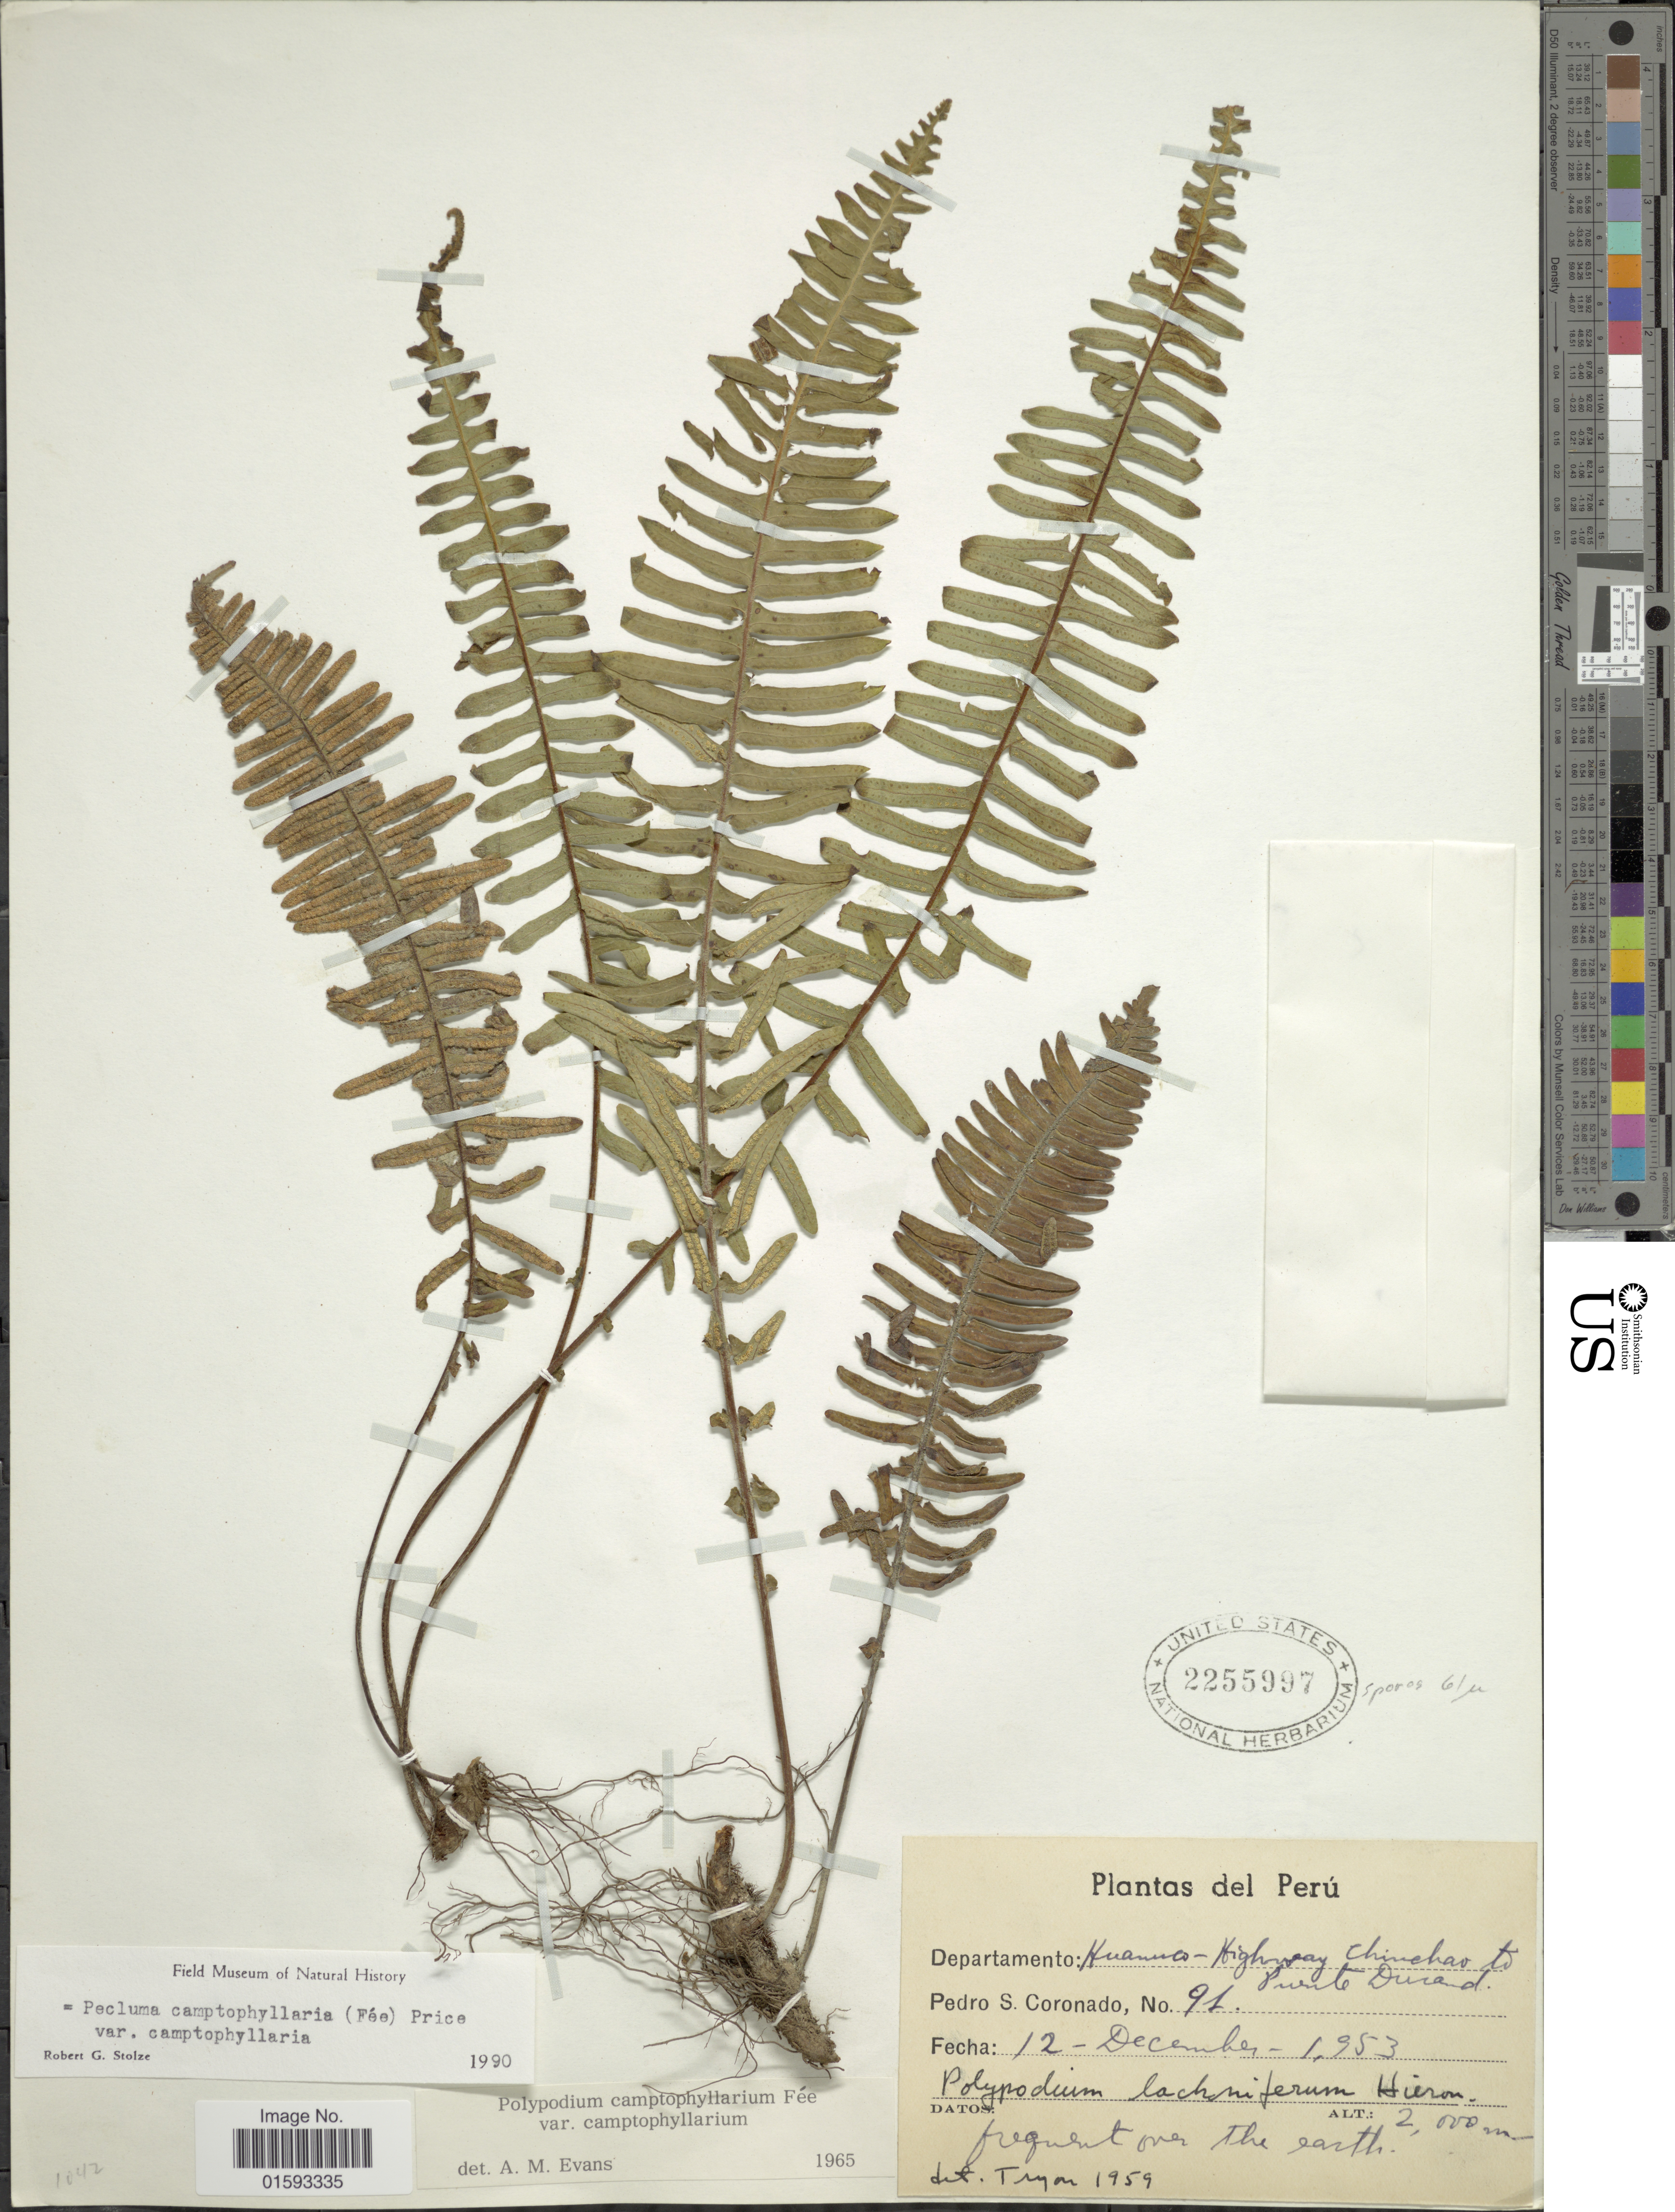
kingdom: Plantae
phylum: Tracheophyta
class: Polypodiopsida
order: Polypodiales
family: Polypodiaceae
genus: Pecluma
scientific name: Pecluma camptophyllaria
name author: (Fée) M.G. Price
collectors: P. Coronado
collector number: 91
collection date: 1953-12-12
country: Peru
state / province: Huánuco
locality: Highway Chinchao to Puente Durand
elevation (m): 2000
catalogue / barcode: US 2255997